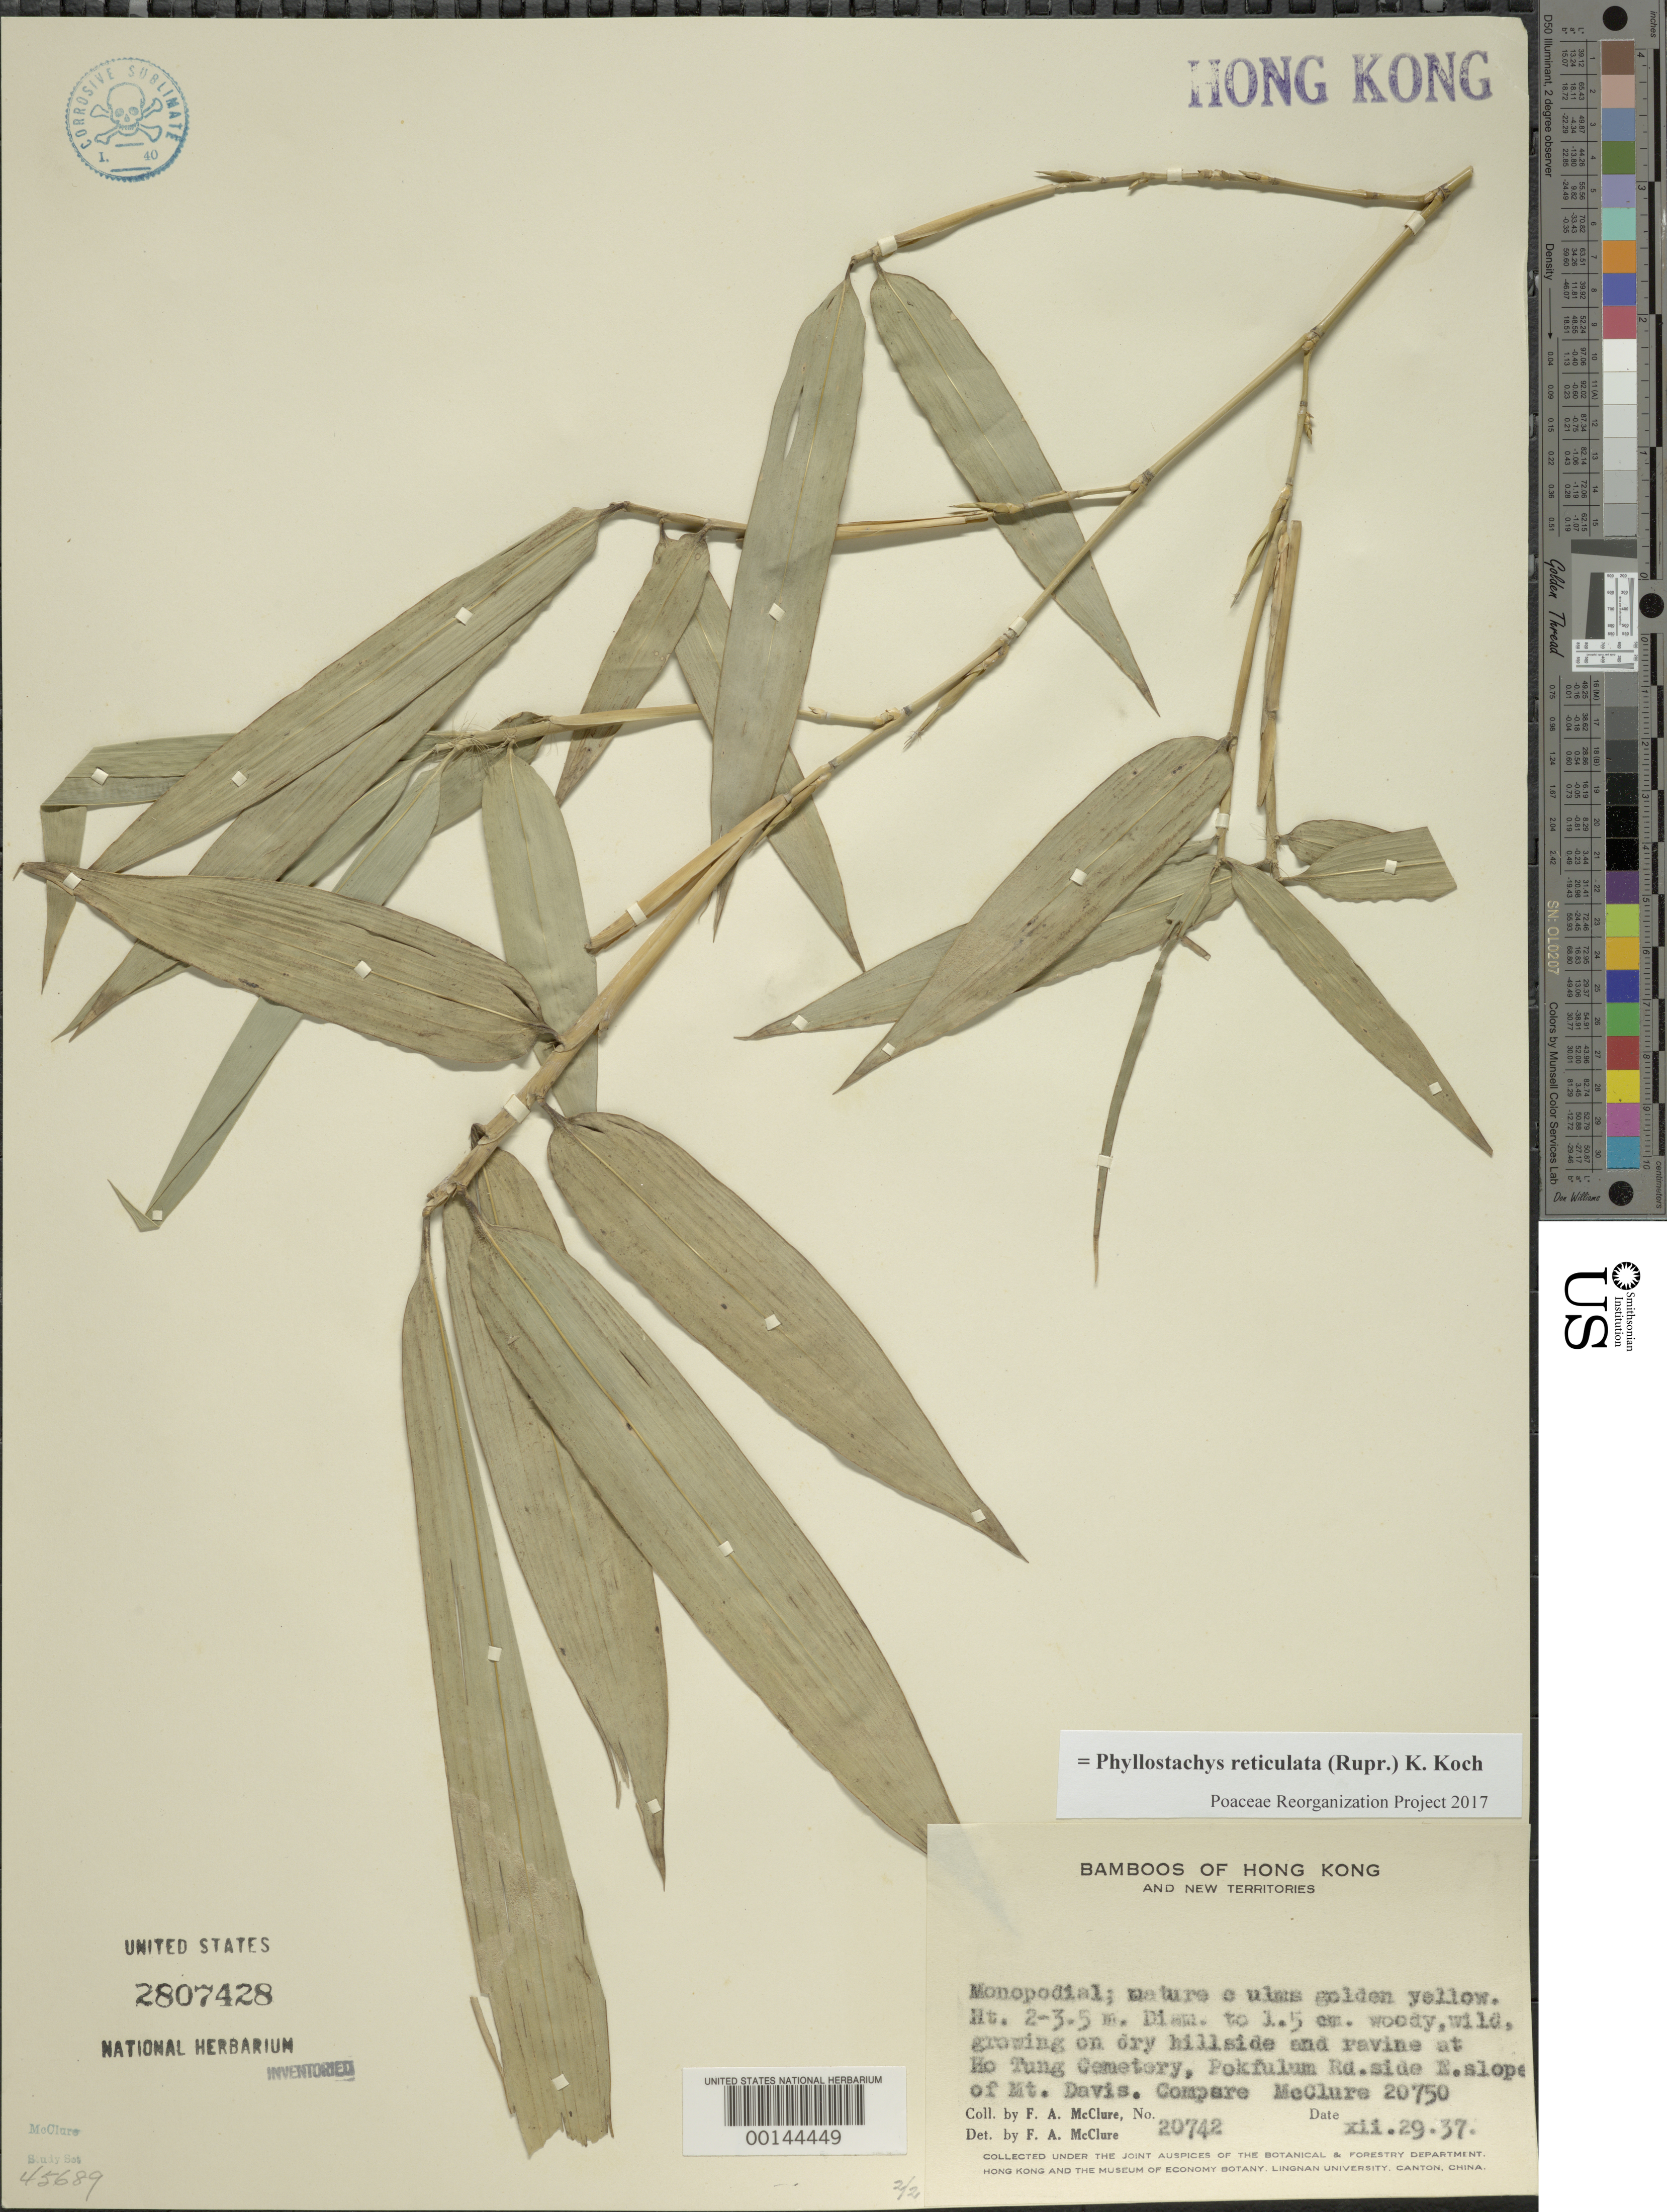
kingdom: Plantae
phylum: Tracheophyta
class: Liliopsida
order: Poales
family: Poaceae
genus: Phyllostachys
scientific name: Phyllostachys reticulata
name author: (Rupr.) K. Koch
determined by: Poaceae Reorganization Project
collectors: F. A. McClure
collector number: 20742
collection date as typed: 29 Dec 1937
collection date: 1937-12-29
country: China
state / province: Hong Kong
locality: Mt. davis, ho tung cemetery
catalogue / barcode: US 2807428